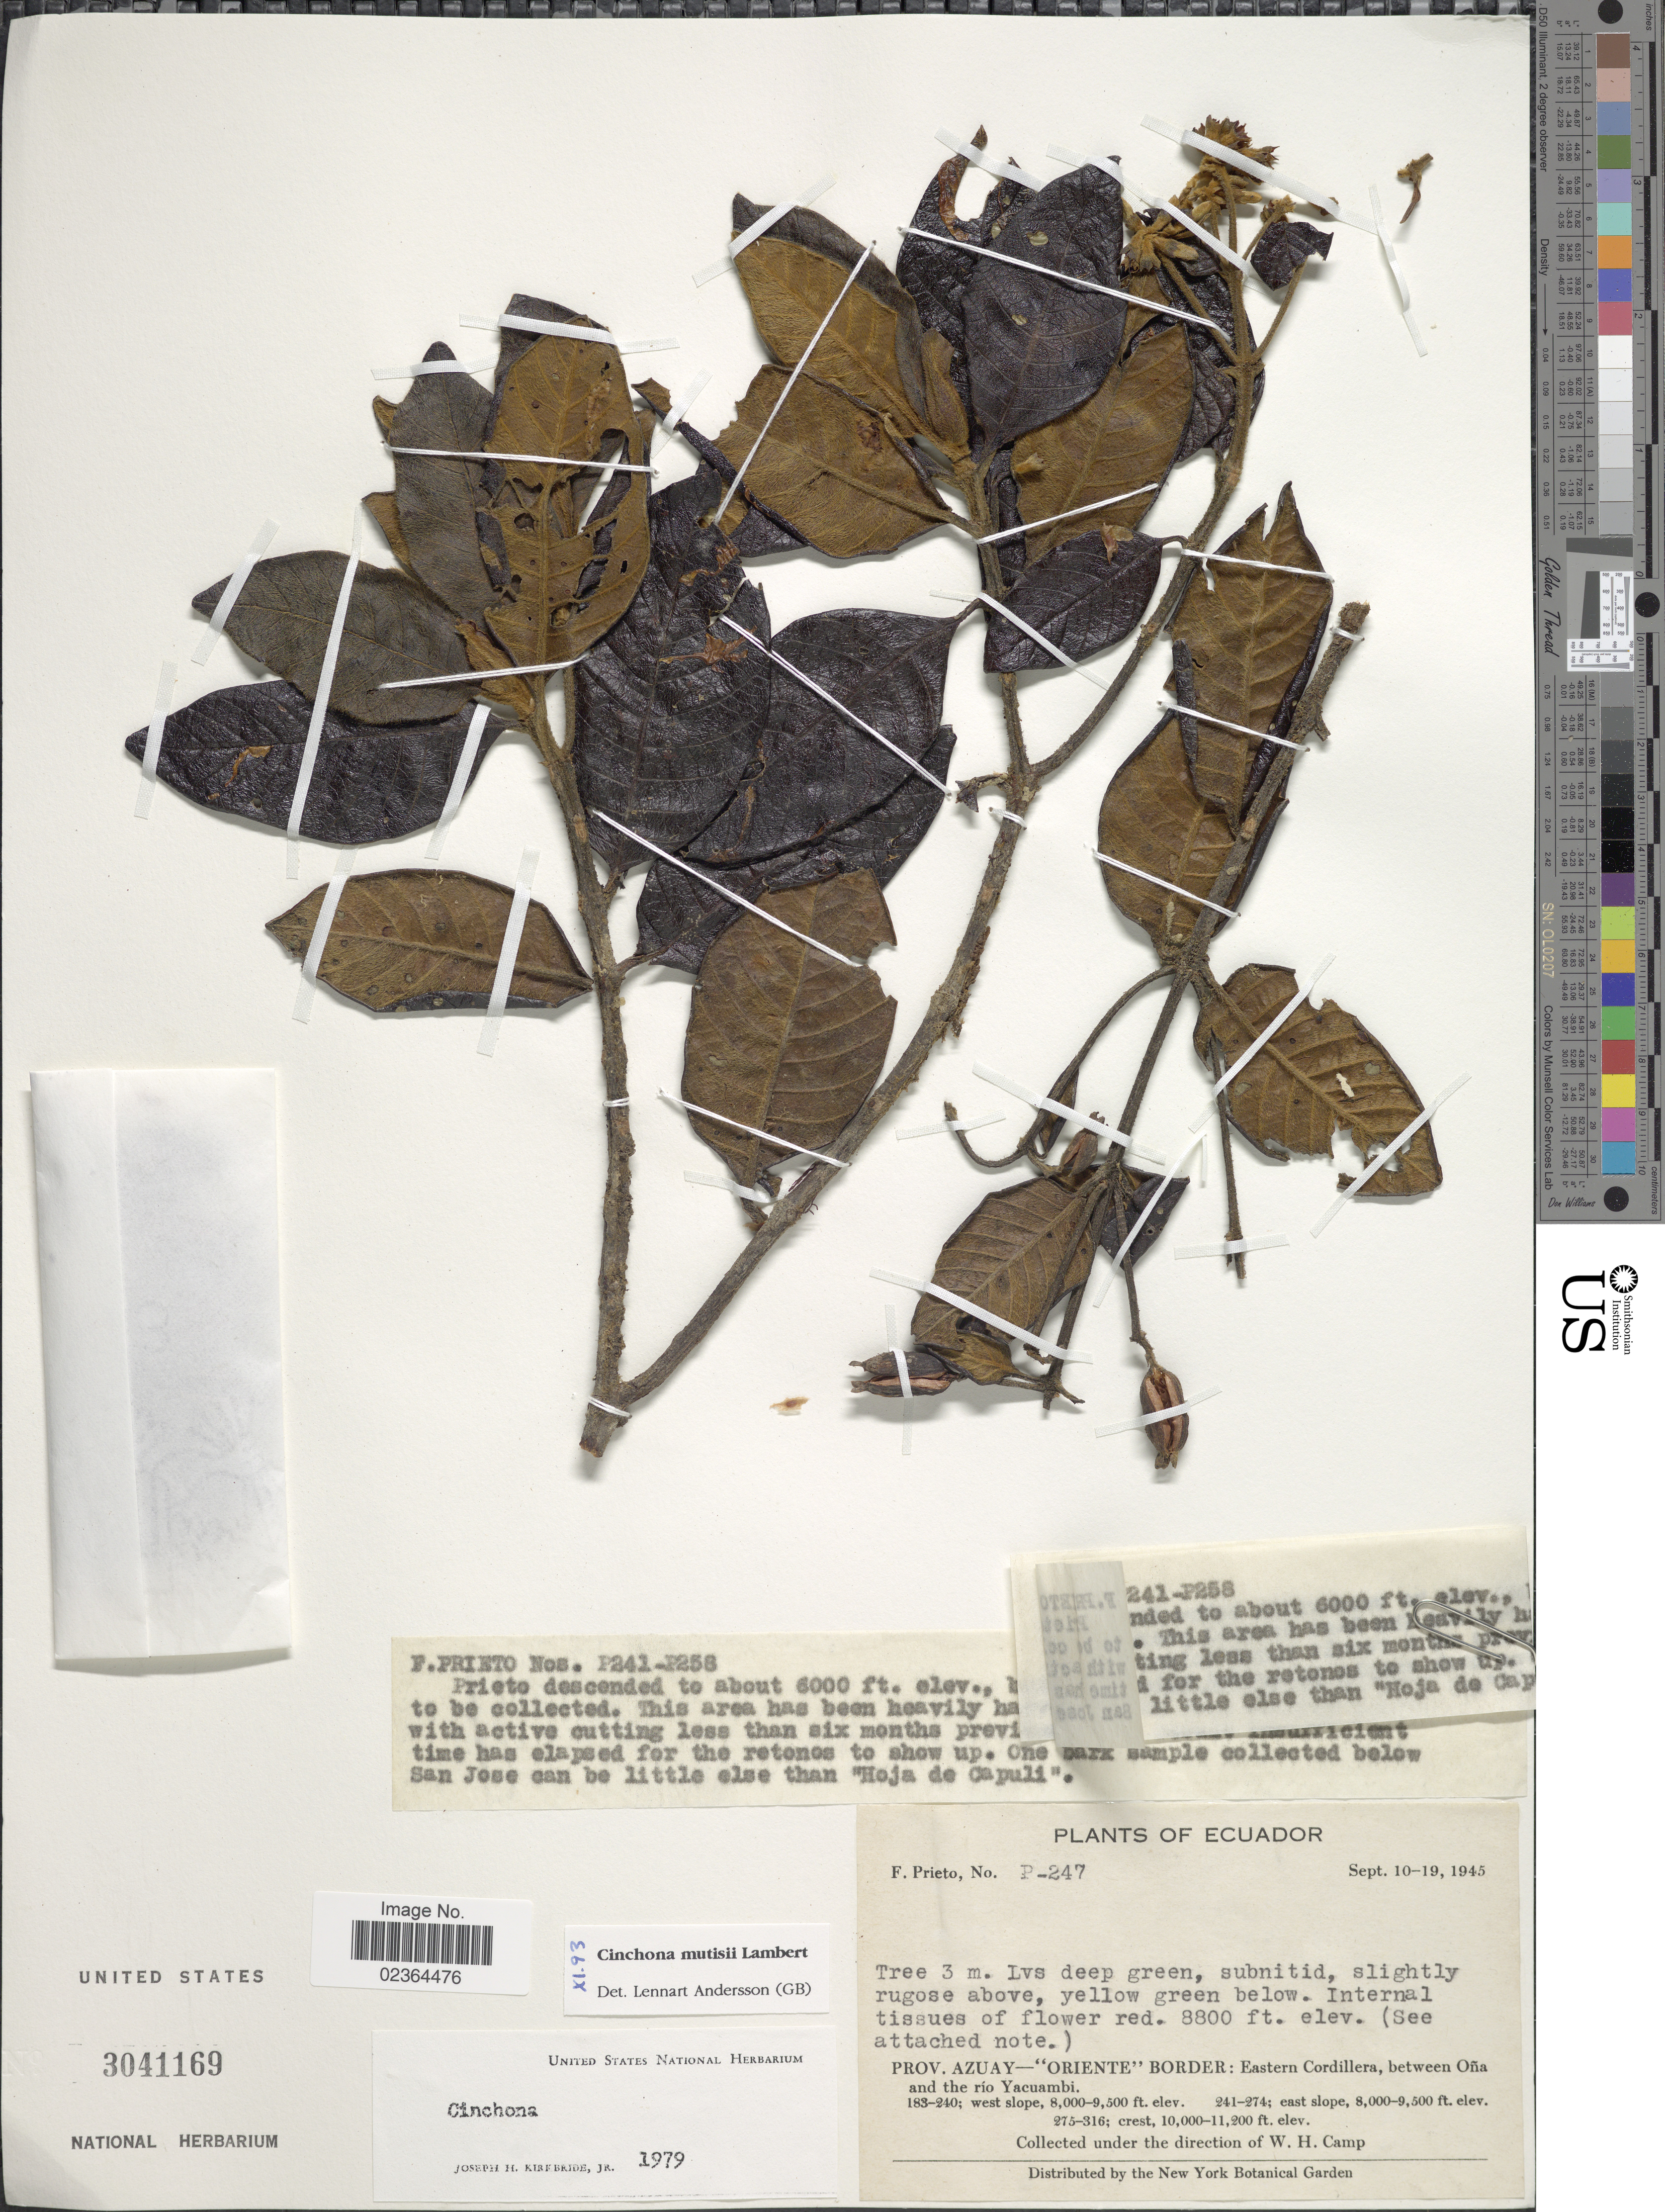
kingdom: Plantae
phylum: Tracheophyta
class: Magnoliopsida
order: Gentianales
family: Rubiaceae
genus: Cinchona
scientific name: Cinchona mutisii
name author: Lamb.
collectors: F. Prieto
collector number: P-247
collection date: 1945-01-10/1945-09-19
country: Ecuador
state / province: Azuay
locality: Prov. Azuay Oriente Border: Between Cordillera, between Ona and the rio Yacuambi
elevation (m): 2682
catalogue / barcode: US 3041169